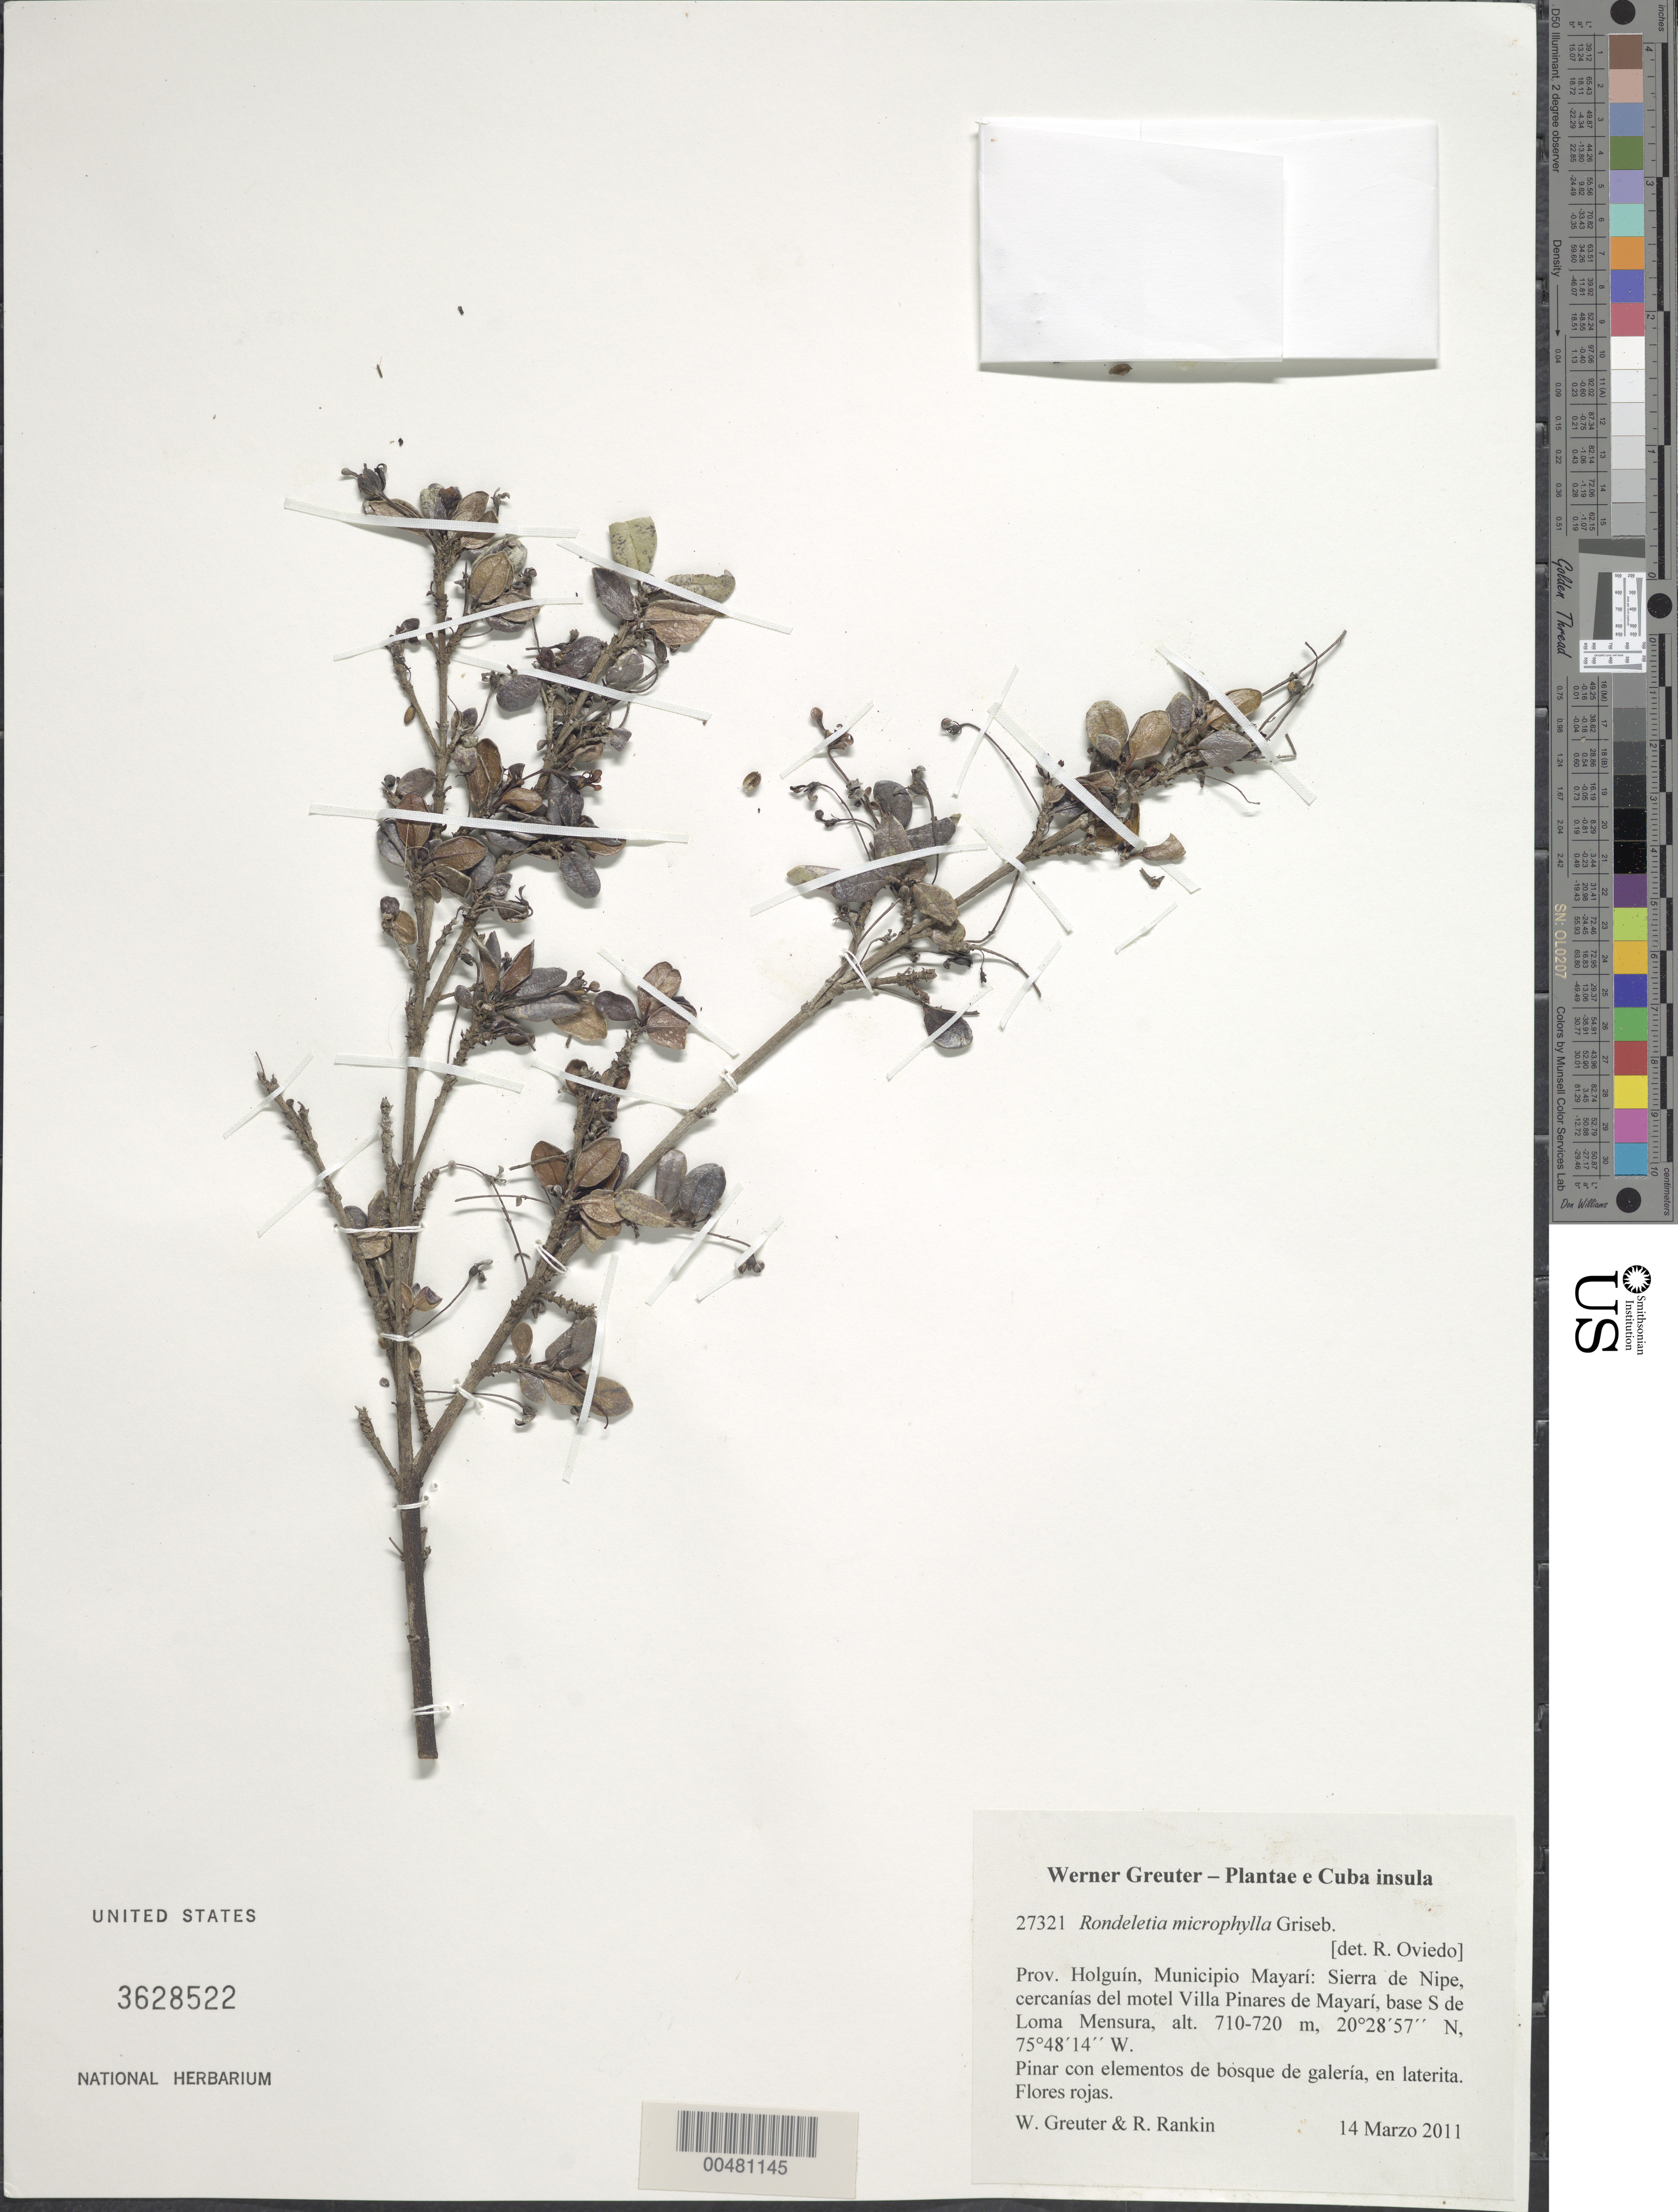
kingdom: Plantae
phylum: Tracheophyta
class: Magnoliopsida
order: Gentianales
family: Rubiaceae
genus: Rondeletia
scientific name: Rondeletia microphylla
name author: Griseb.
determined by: Oviedo, R.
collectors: W. R. Greuter & R. Rankin Rodriguez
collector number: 27321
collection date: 2011-03-14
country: Cuba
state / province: Holguin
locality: Mun. Mayarí, Sierra de Nipe, cercanías motel Villa Pinares de Mayarí, base S de Loma Mensura.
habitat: Pinar con elementos de bosque de galería, en laterita.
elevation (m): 710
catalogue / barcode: US 3628522